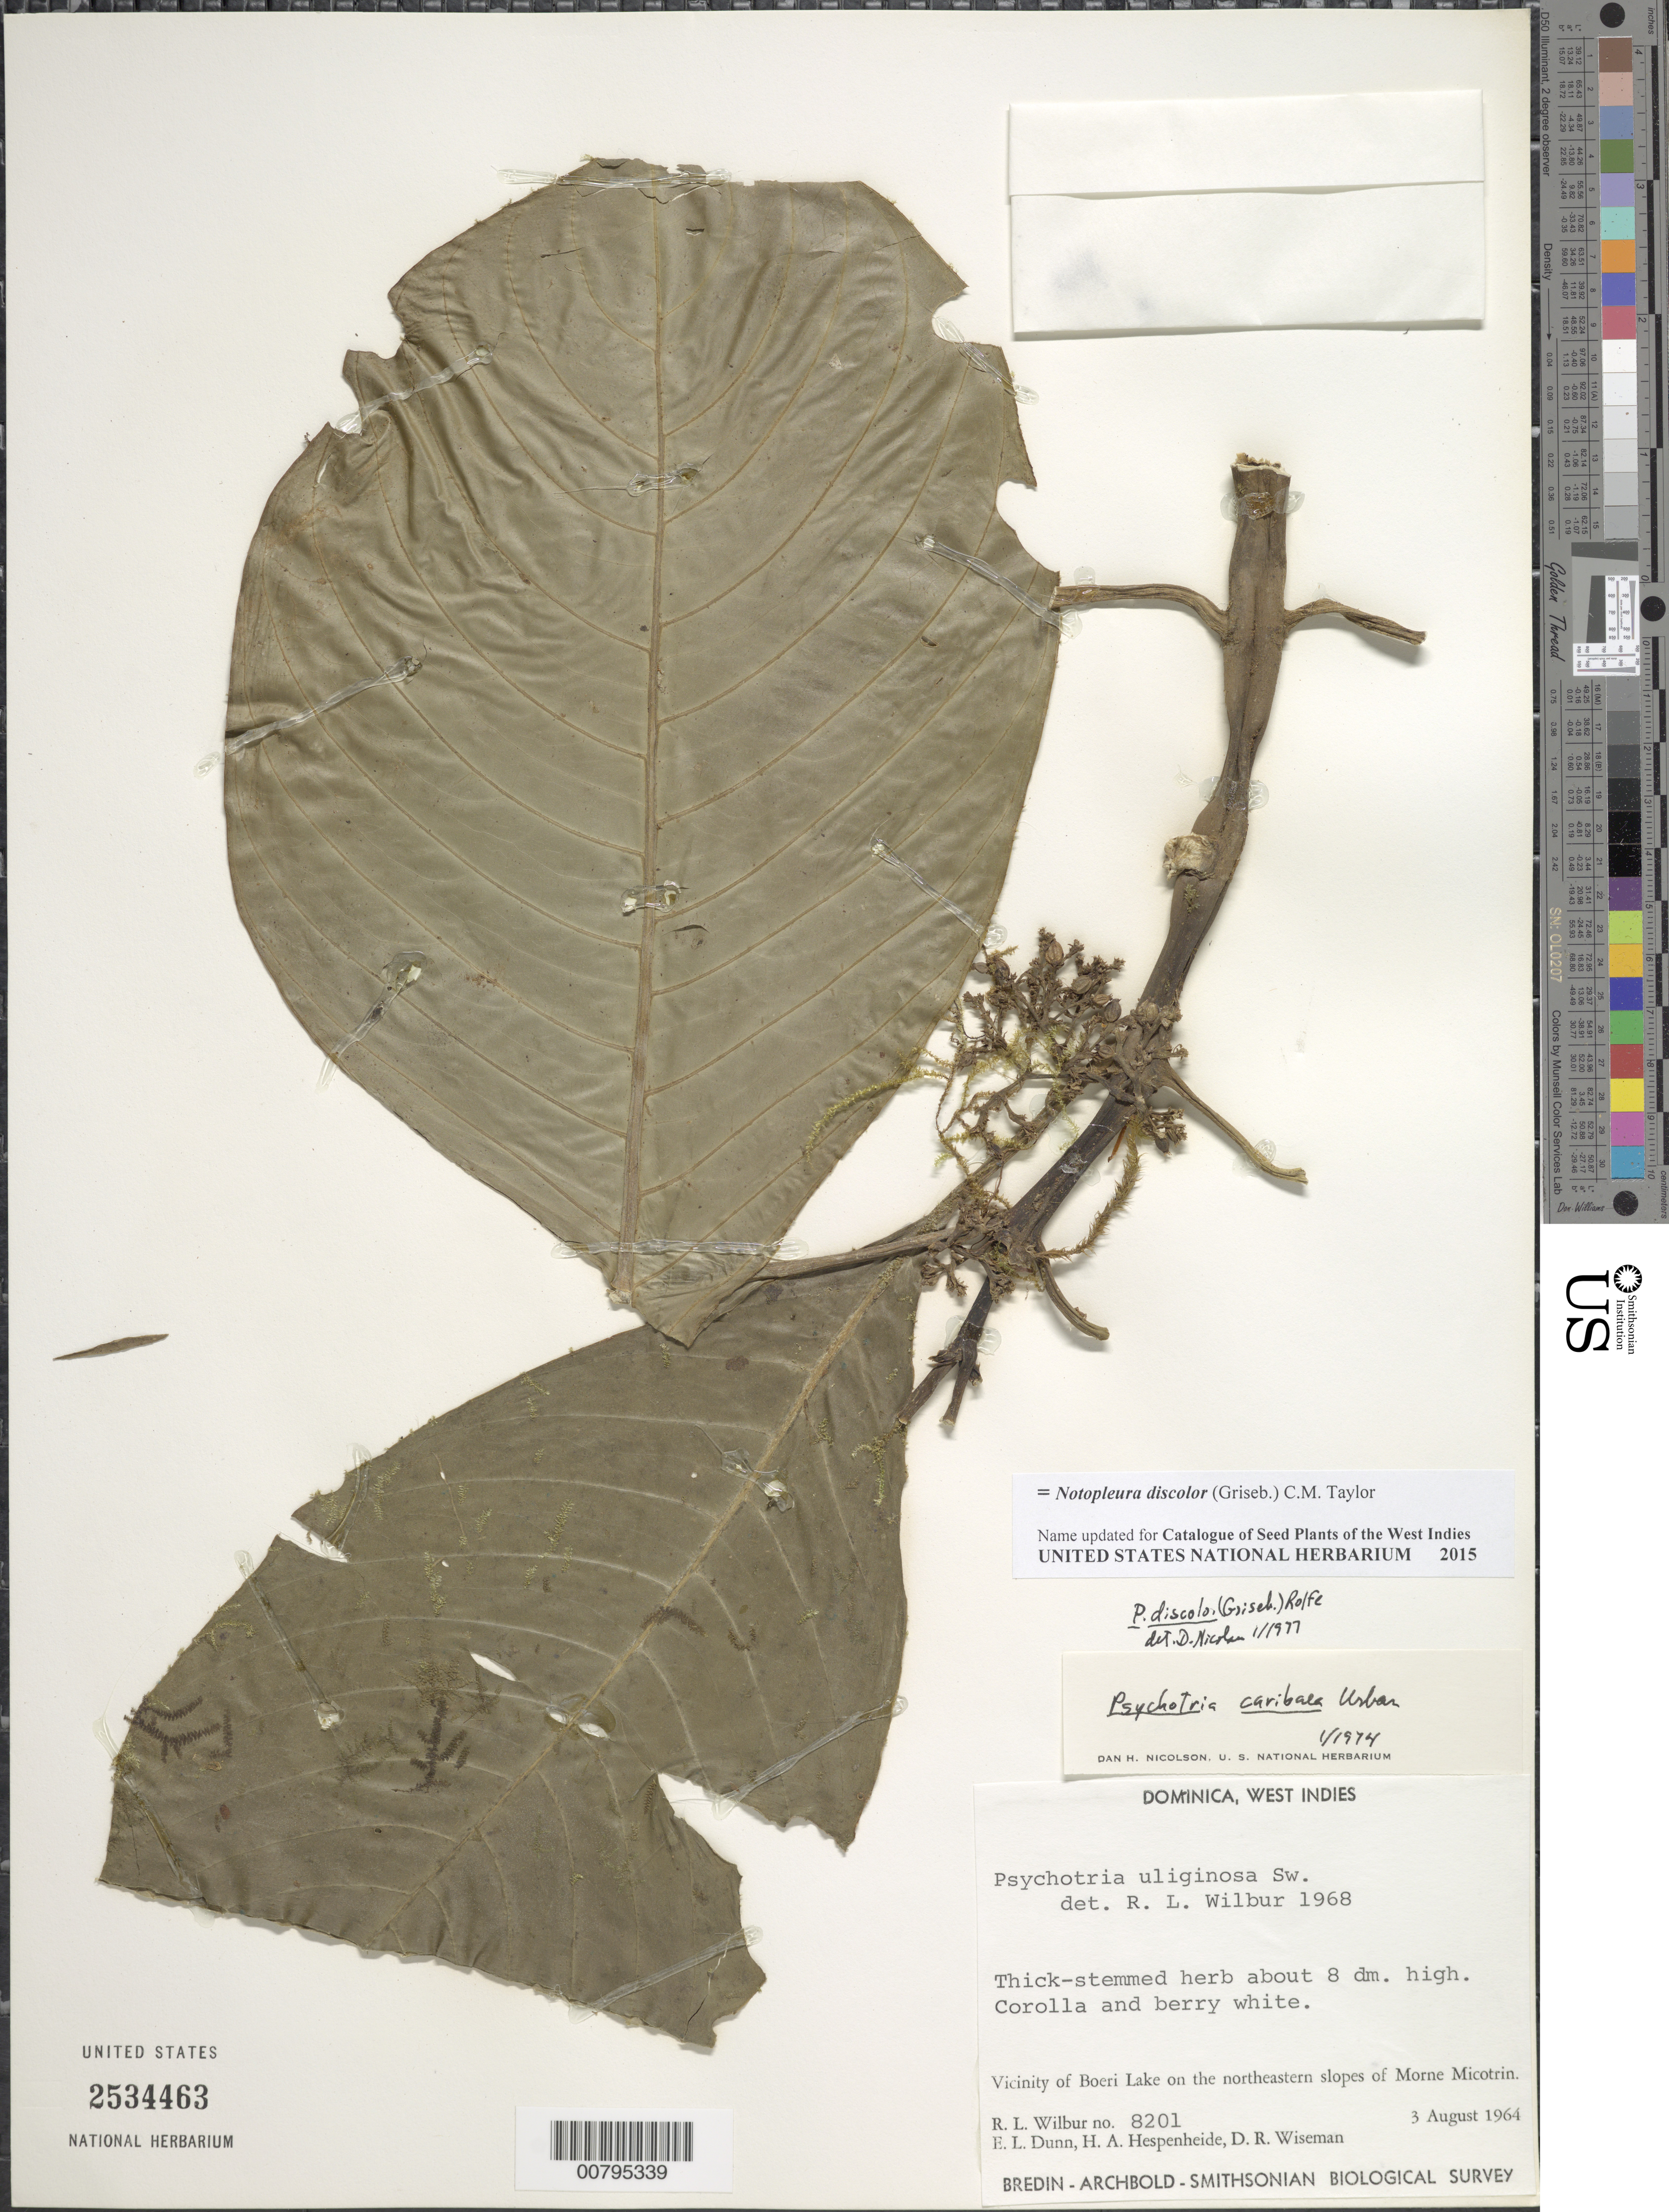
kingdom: Plantae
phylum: Tracheophyta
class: Magnoliopsida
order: Gentianales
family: Rubiaceae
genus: Notopleura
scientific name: Notopleura discolor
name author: (Griseb.) C.M. Taylor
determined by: Nicolson, Dan H.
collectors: R. L. Wilbur, E. Dunn, H. A. Hespenheide & D. R. Wiseman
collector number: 8201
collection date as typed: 03 Aug 1964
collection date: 1964-08-03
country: Dominica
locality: Vicinity of Boeri Lake on the northeastern slopes on Morne Micotrin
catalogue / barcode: US 2534463